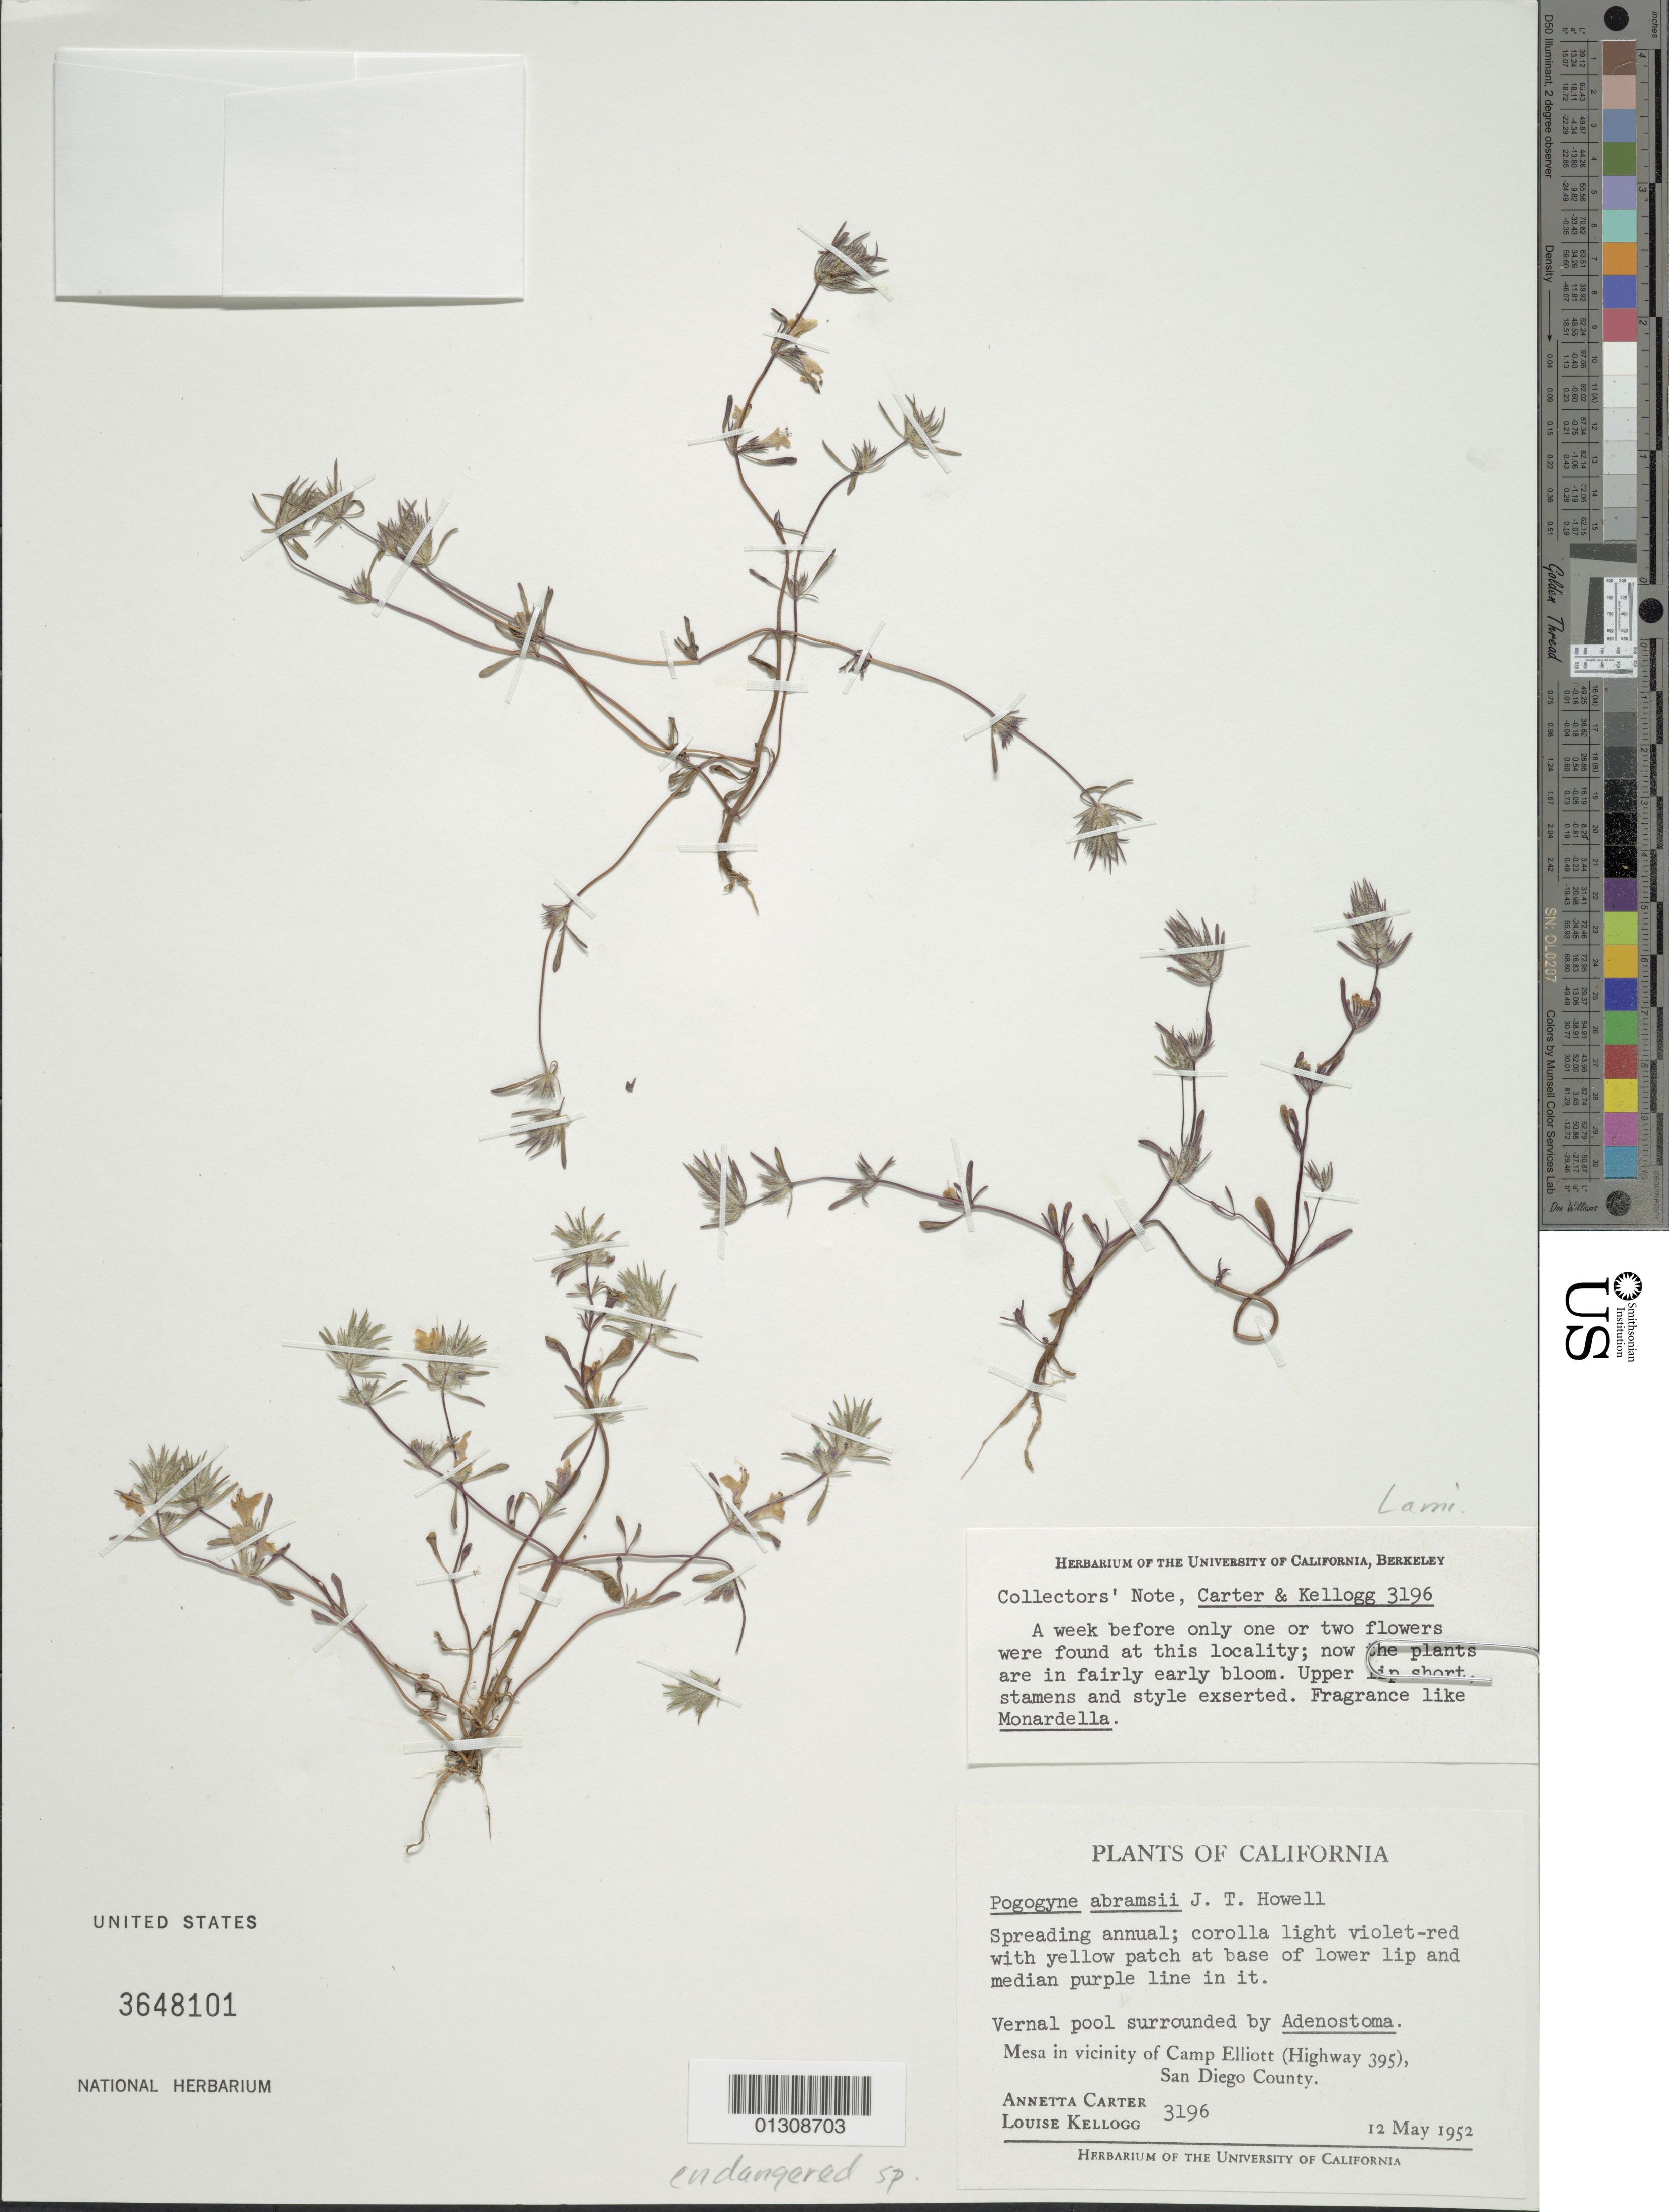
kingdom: Plantae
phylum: Tracheophyta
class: Magnoliopsida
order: Lamiales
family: Lamiaceae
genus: Pogogyne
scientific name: Pogogyne abramsii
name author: J.T. Howell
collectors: A. M. Carter & L. Kellogg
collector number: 3196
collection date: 1952-05-12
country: United States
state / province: California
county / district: San Diego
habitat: Spreading annual; corolla light violet-red with yellow patch at base of lower lip and median purple line in it. Vernal pool surrounded by Adenostoma.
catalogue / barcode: US 3648101